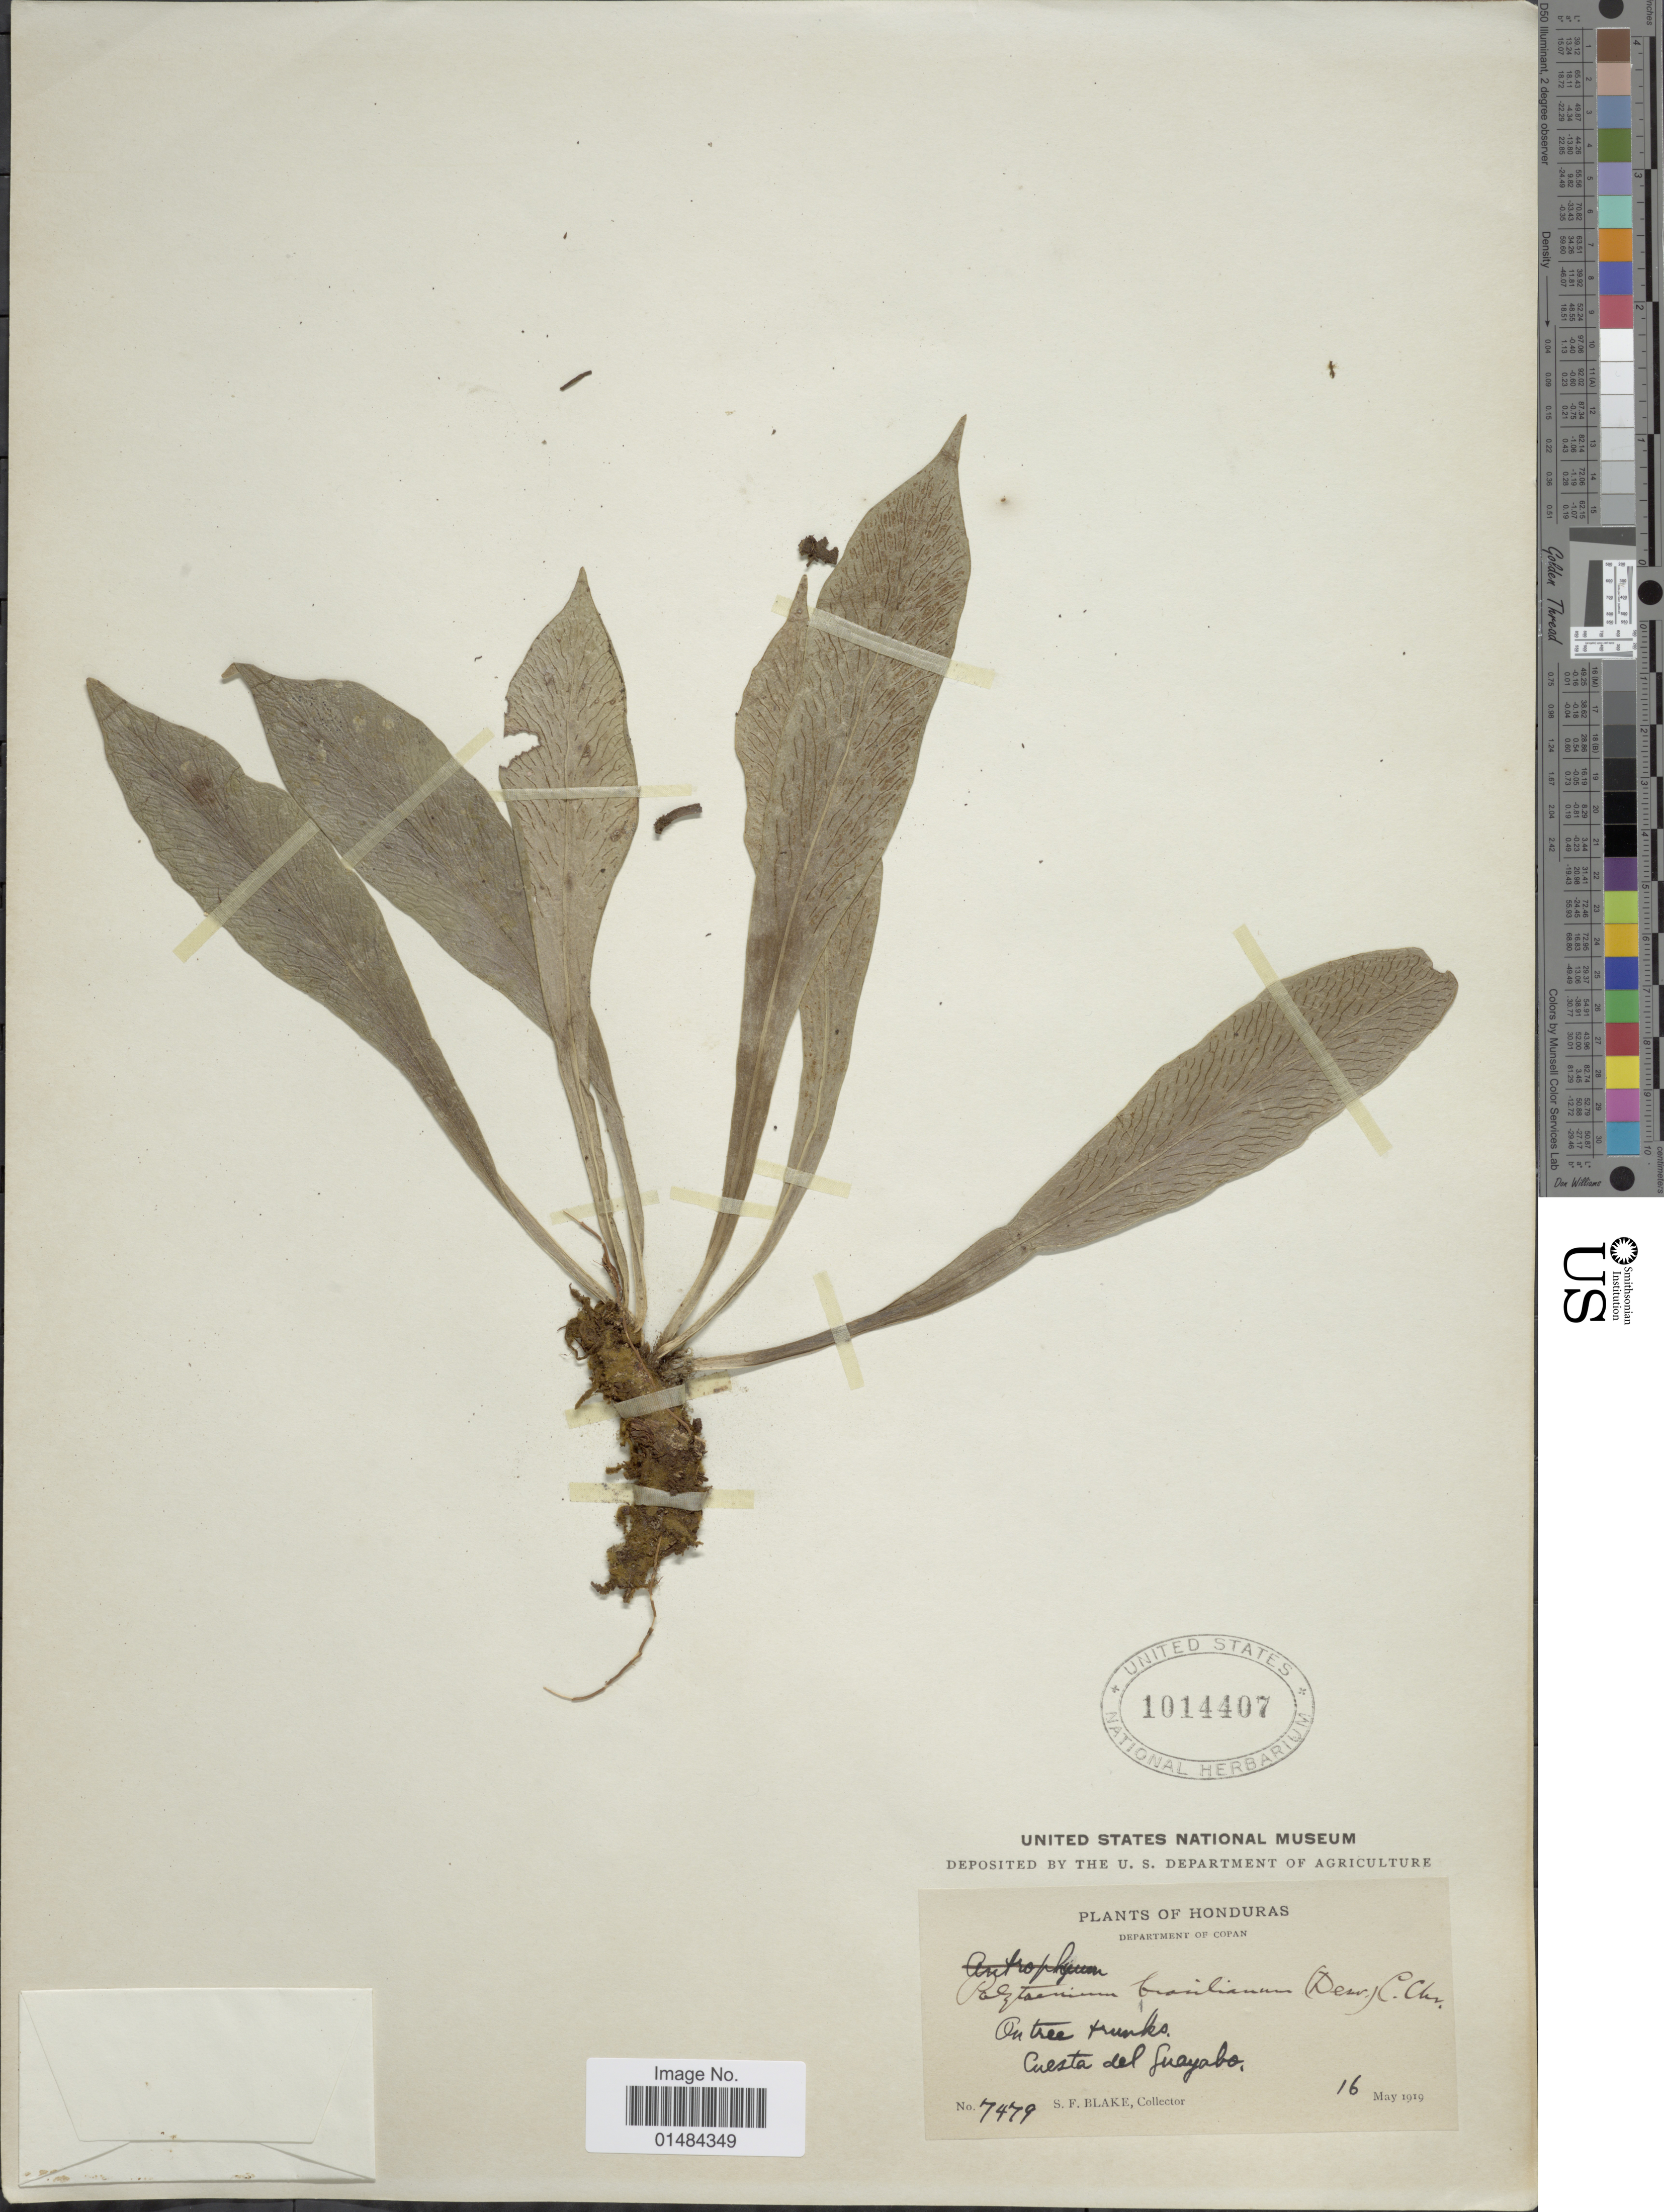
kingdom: Plantae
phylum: Tracheophyta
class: Polypodiopsida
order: Polypodiales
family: Pteridaceae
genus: Polytaenium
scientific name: Polytaenium chlorosporum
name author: (Mickel & Beitel) E.H. Crane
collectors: S. Blake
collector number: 7479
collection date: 1919-05-16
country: Honduras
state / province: Copán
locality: Honduras, Department of Copan, Cuesta del Guayabo.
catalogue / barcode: US 1014407